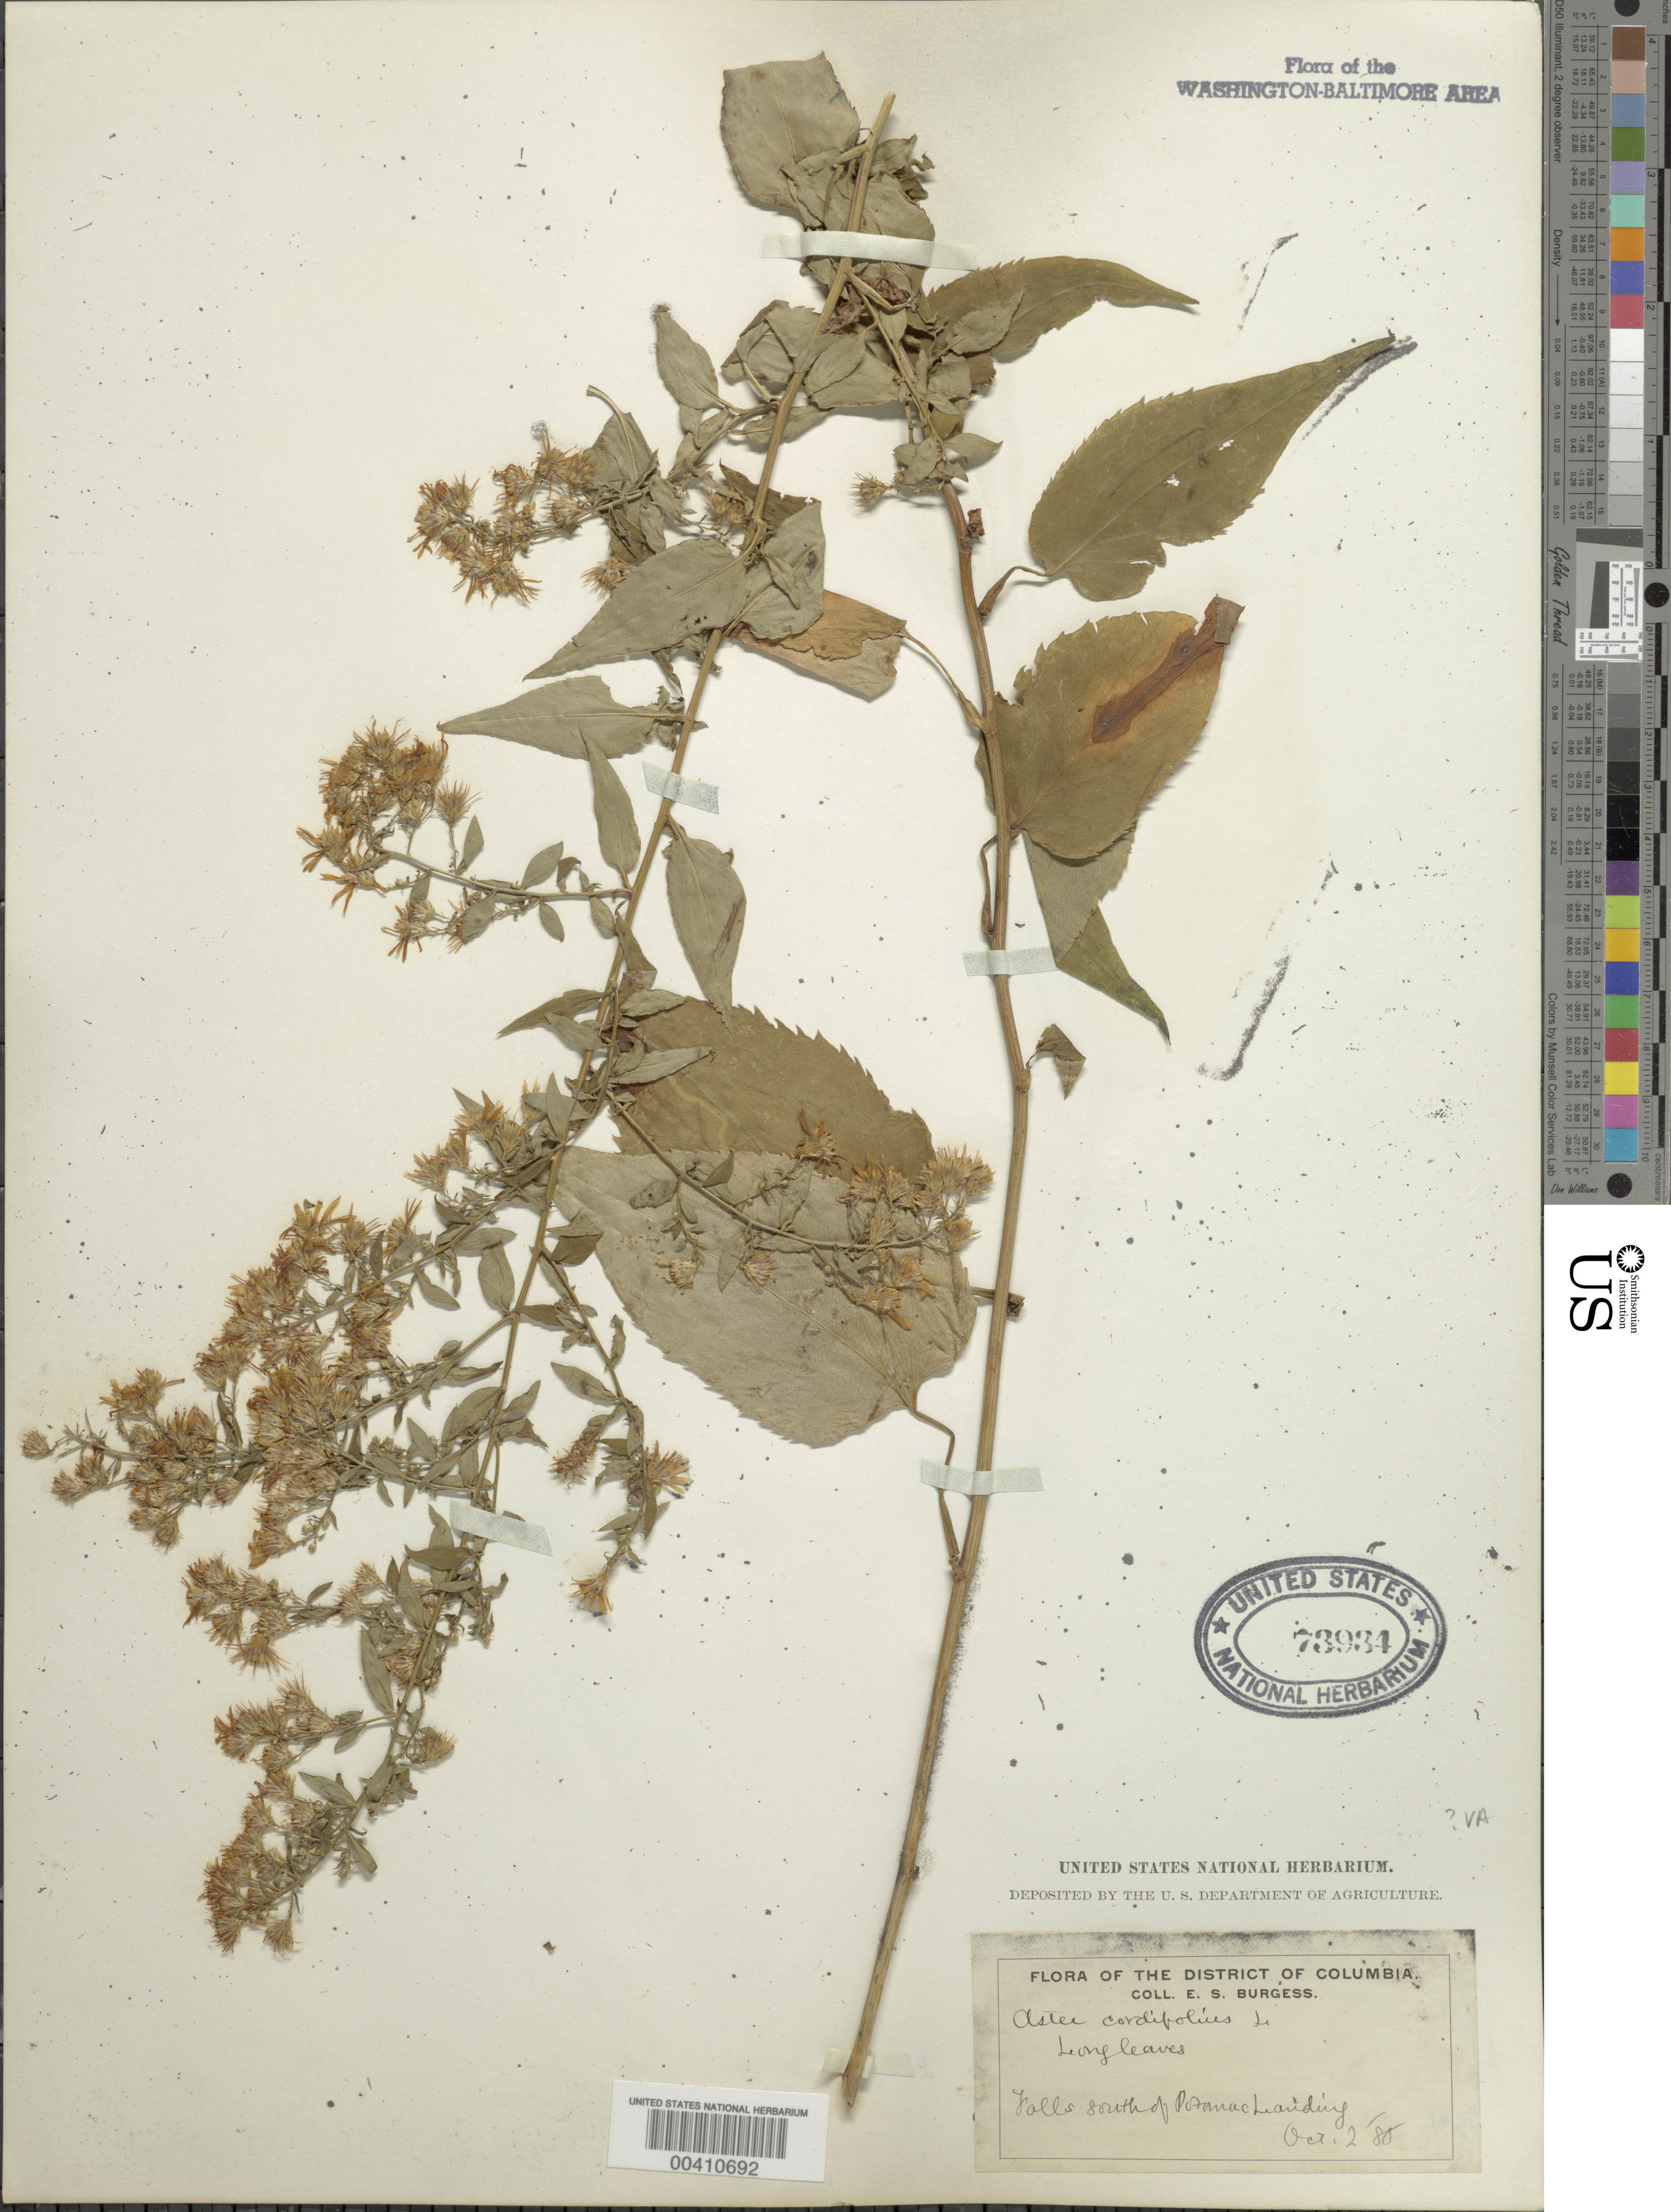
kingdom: Plantae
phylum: Tracheophyta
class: Magnoliopsida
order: Asterales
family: Asteraceae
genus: Symphyotrichum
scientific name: Symphyotrichum cordifolium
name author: (L.) G.L. Nesom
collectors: E. Burgess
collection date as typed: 02 Oct 1888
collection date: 1888-10-02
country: United States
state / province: Maryland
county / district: Montgomery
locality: Falls S of Potomac Landing Rock Creek Park & vicinity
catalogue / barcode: US 73934